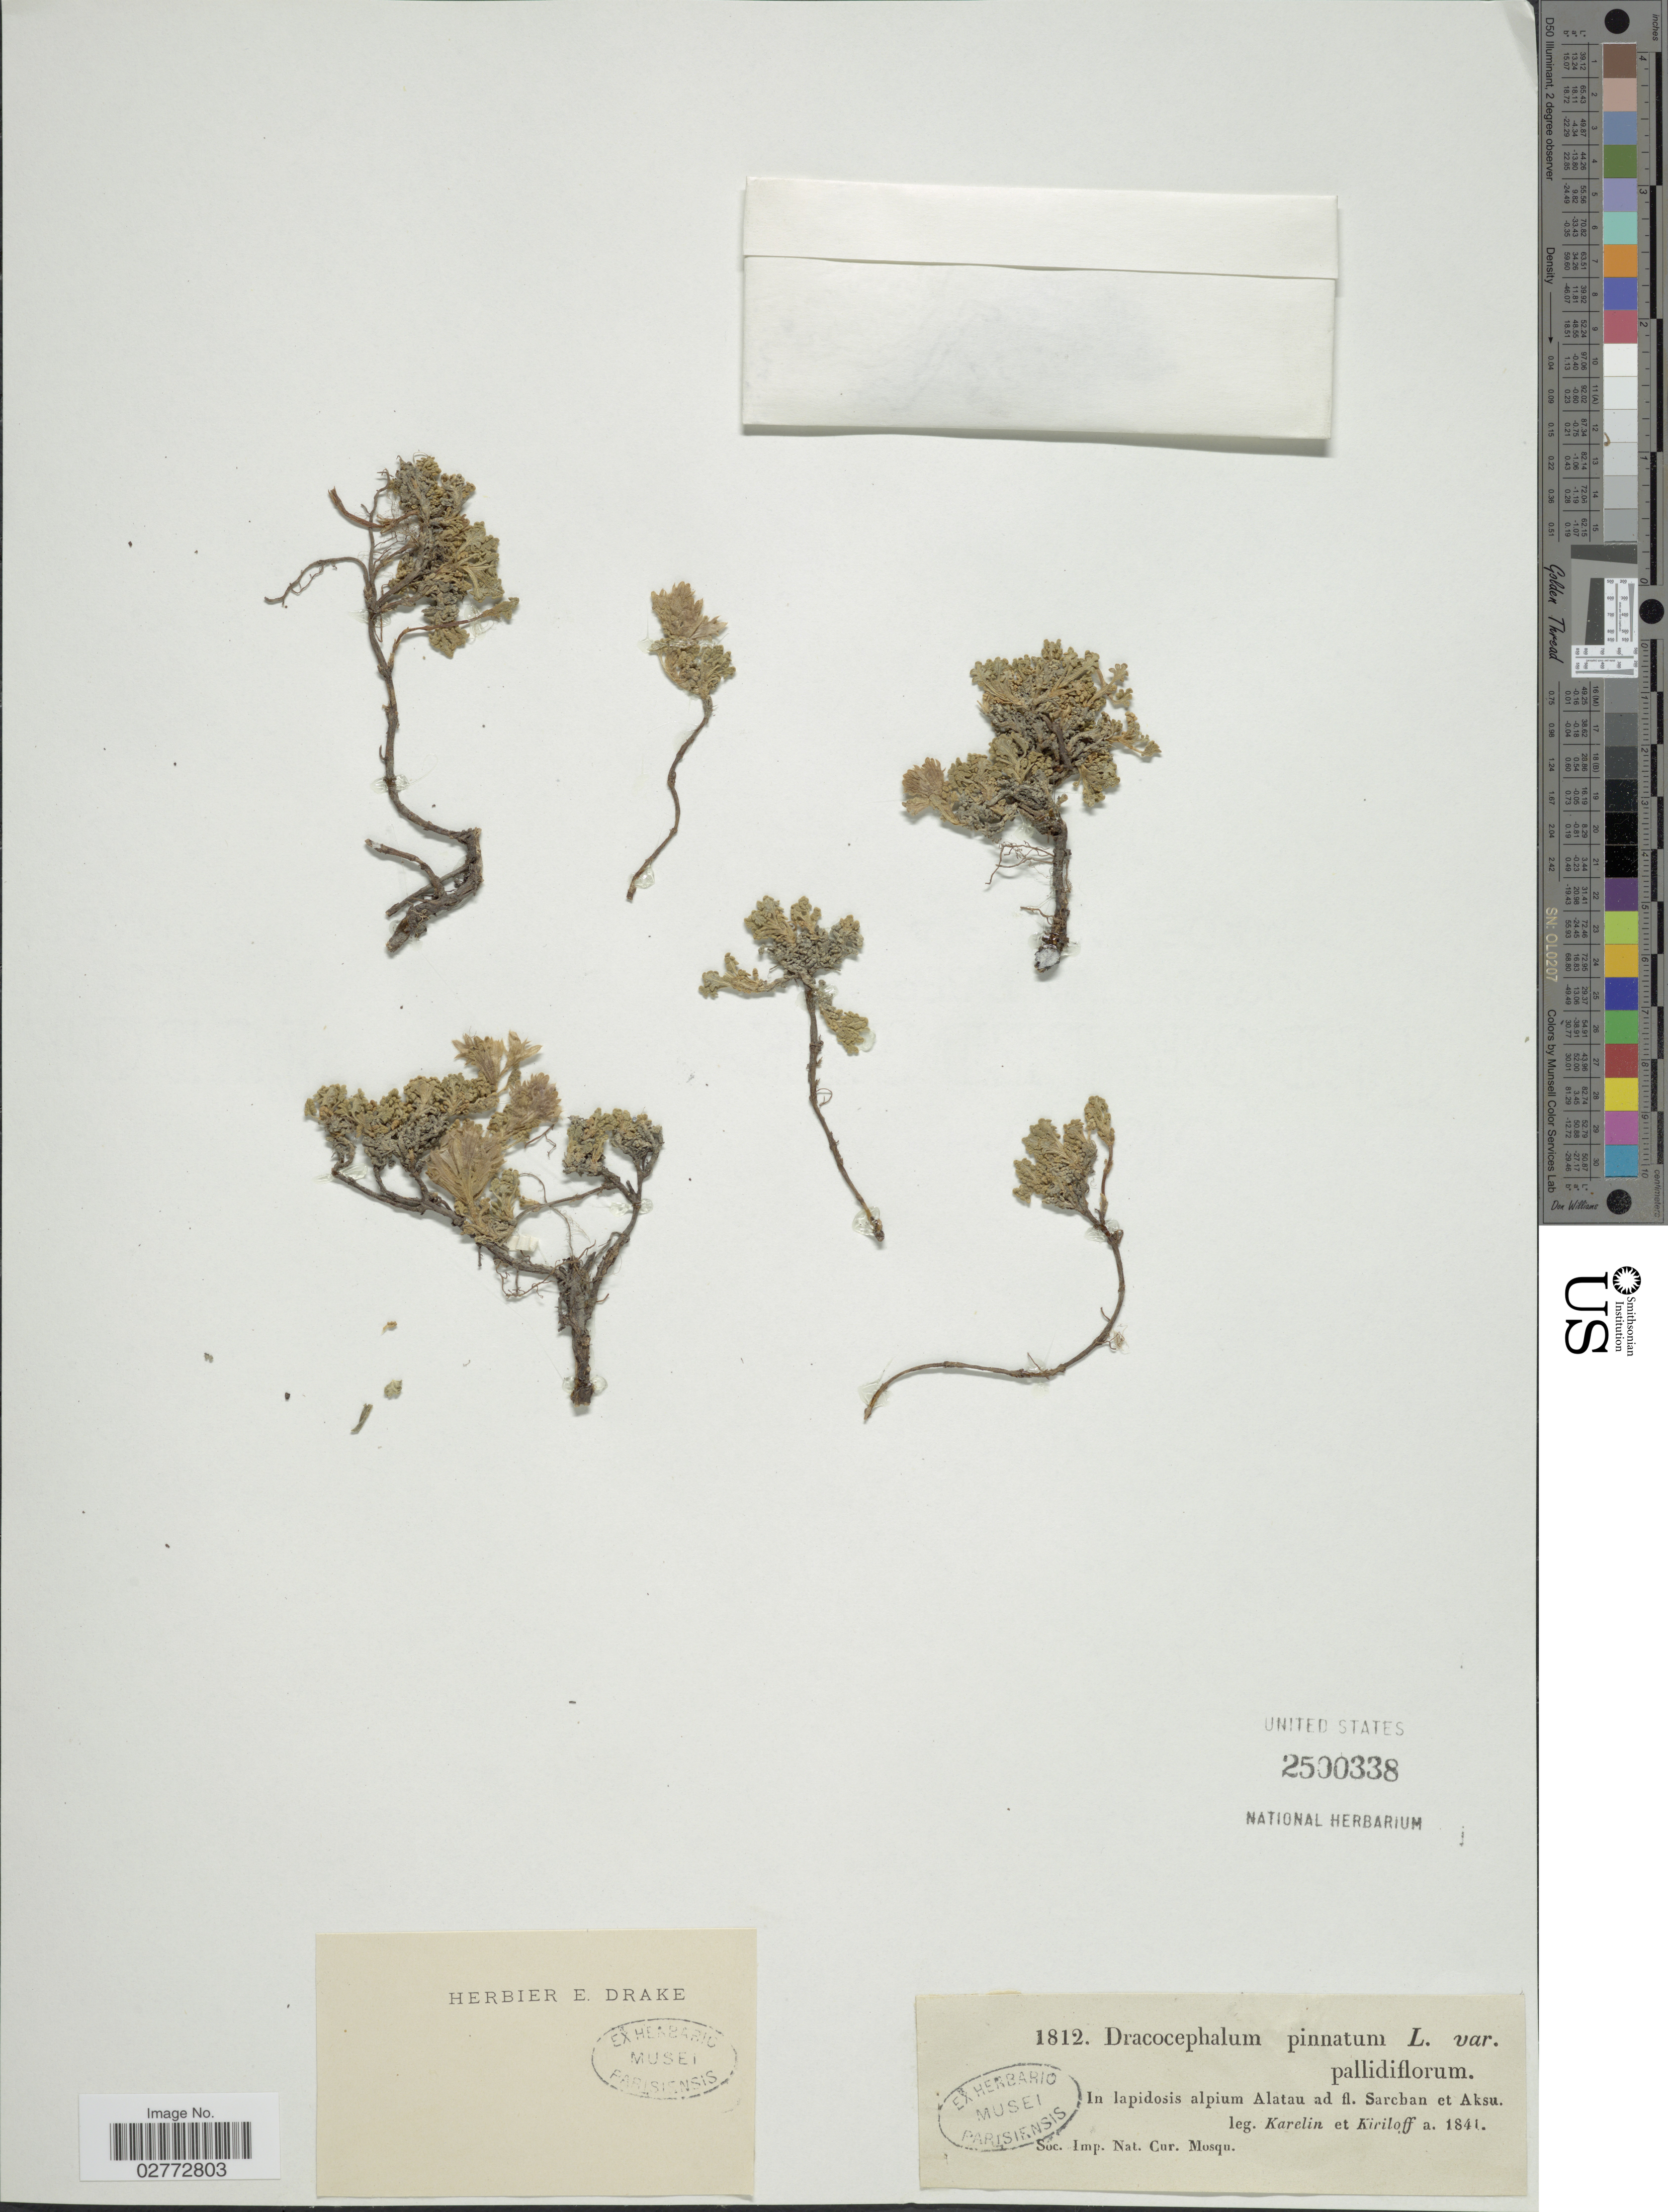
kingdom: Plantae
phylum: Tracheophyta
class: Magnoliopsida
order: Lamiales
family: Lamiaceae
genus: Dracocephalum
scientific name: Dracocephalum pinnatum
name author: L.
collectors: Karelin & Kiriloff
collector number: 1812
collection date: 1841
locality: In lapidosis alpium Alatau ad fl. Sarchan et Aksu.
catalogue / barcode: US 2500338